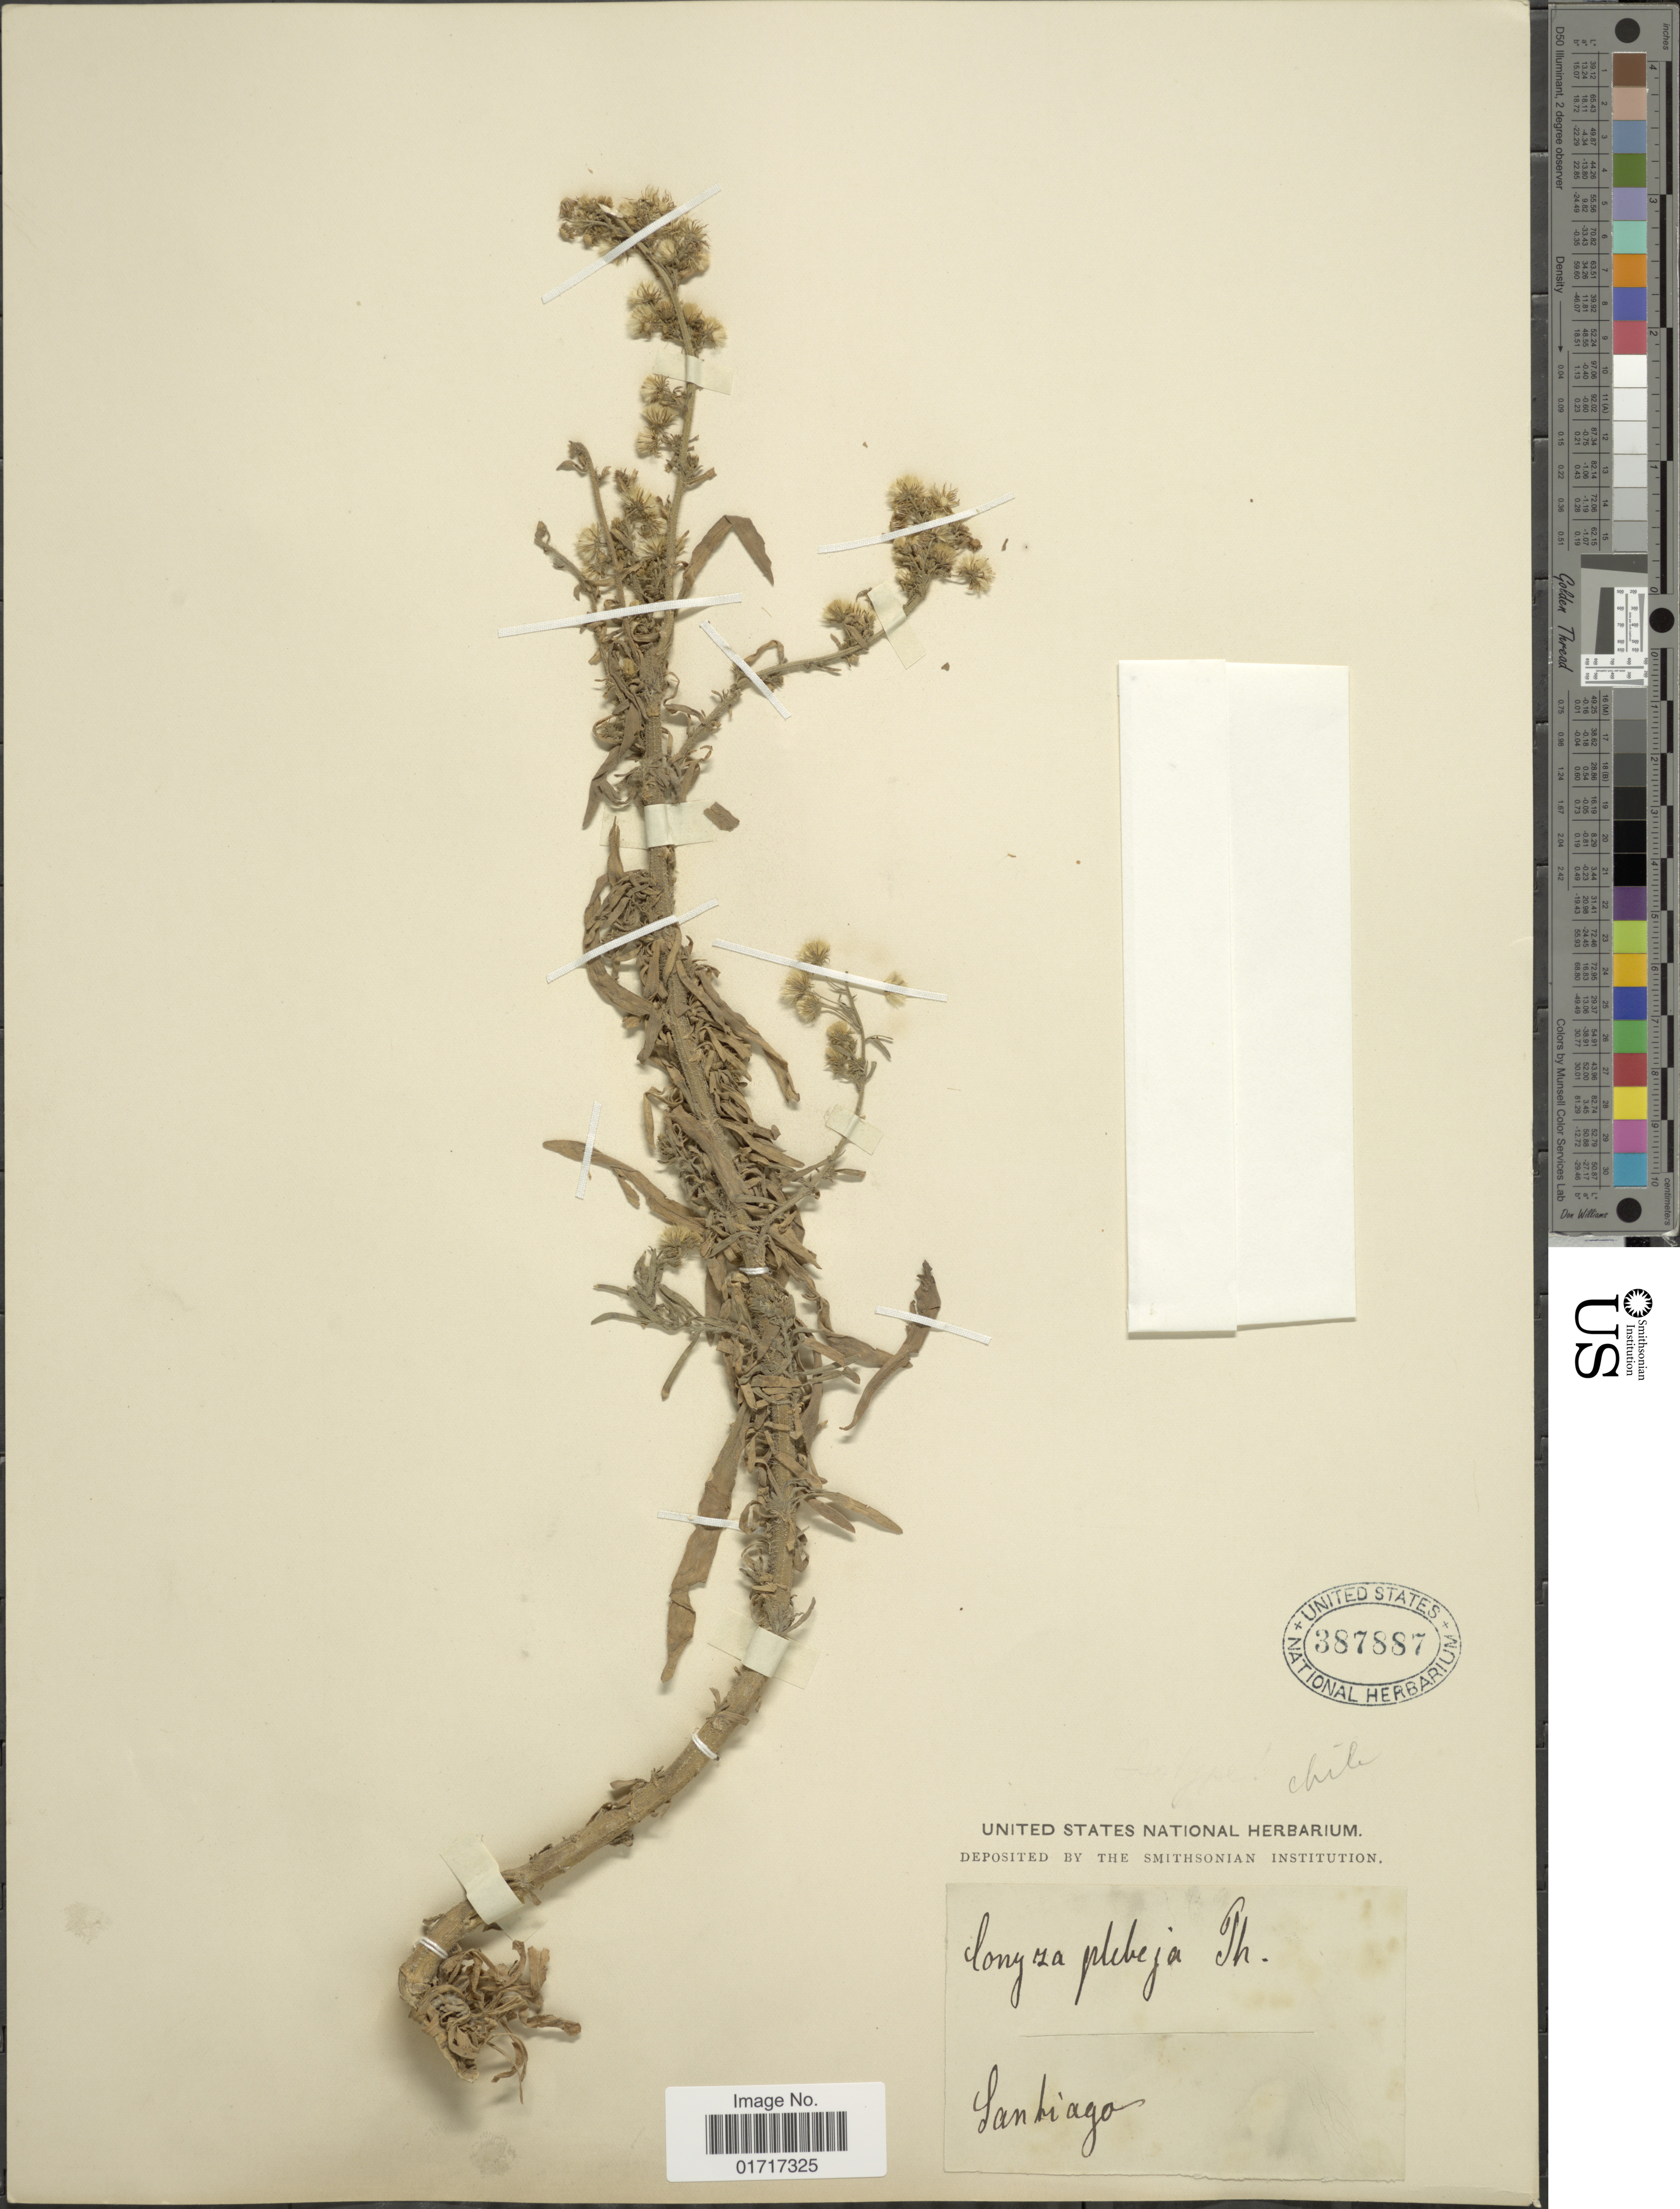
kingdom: Plantae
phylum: Tracheophyta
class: Magnoliopsida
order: Asterales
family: Asteraceae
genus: Conyza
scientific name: Conyza plebeja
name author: Phil.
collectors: ex herb. United States National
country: Chile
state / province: Región Metropolitana (RM)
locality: Santiago.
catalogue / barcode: US 387887